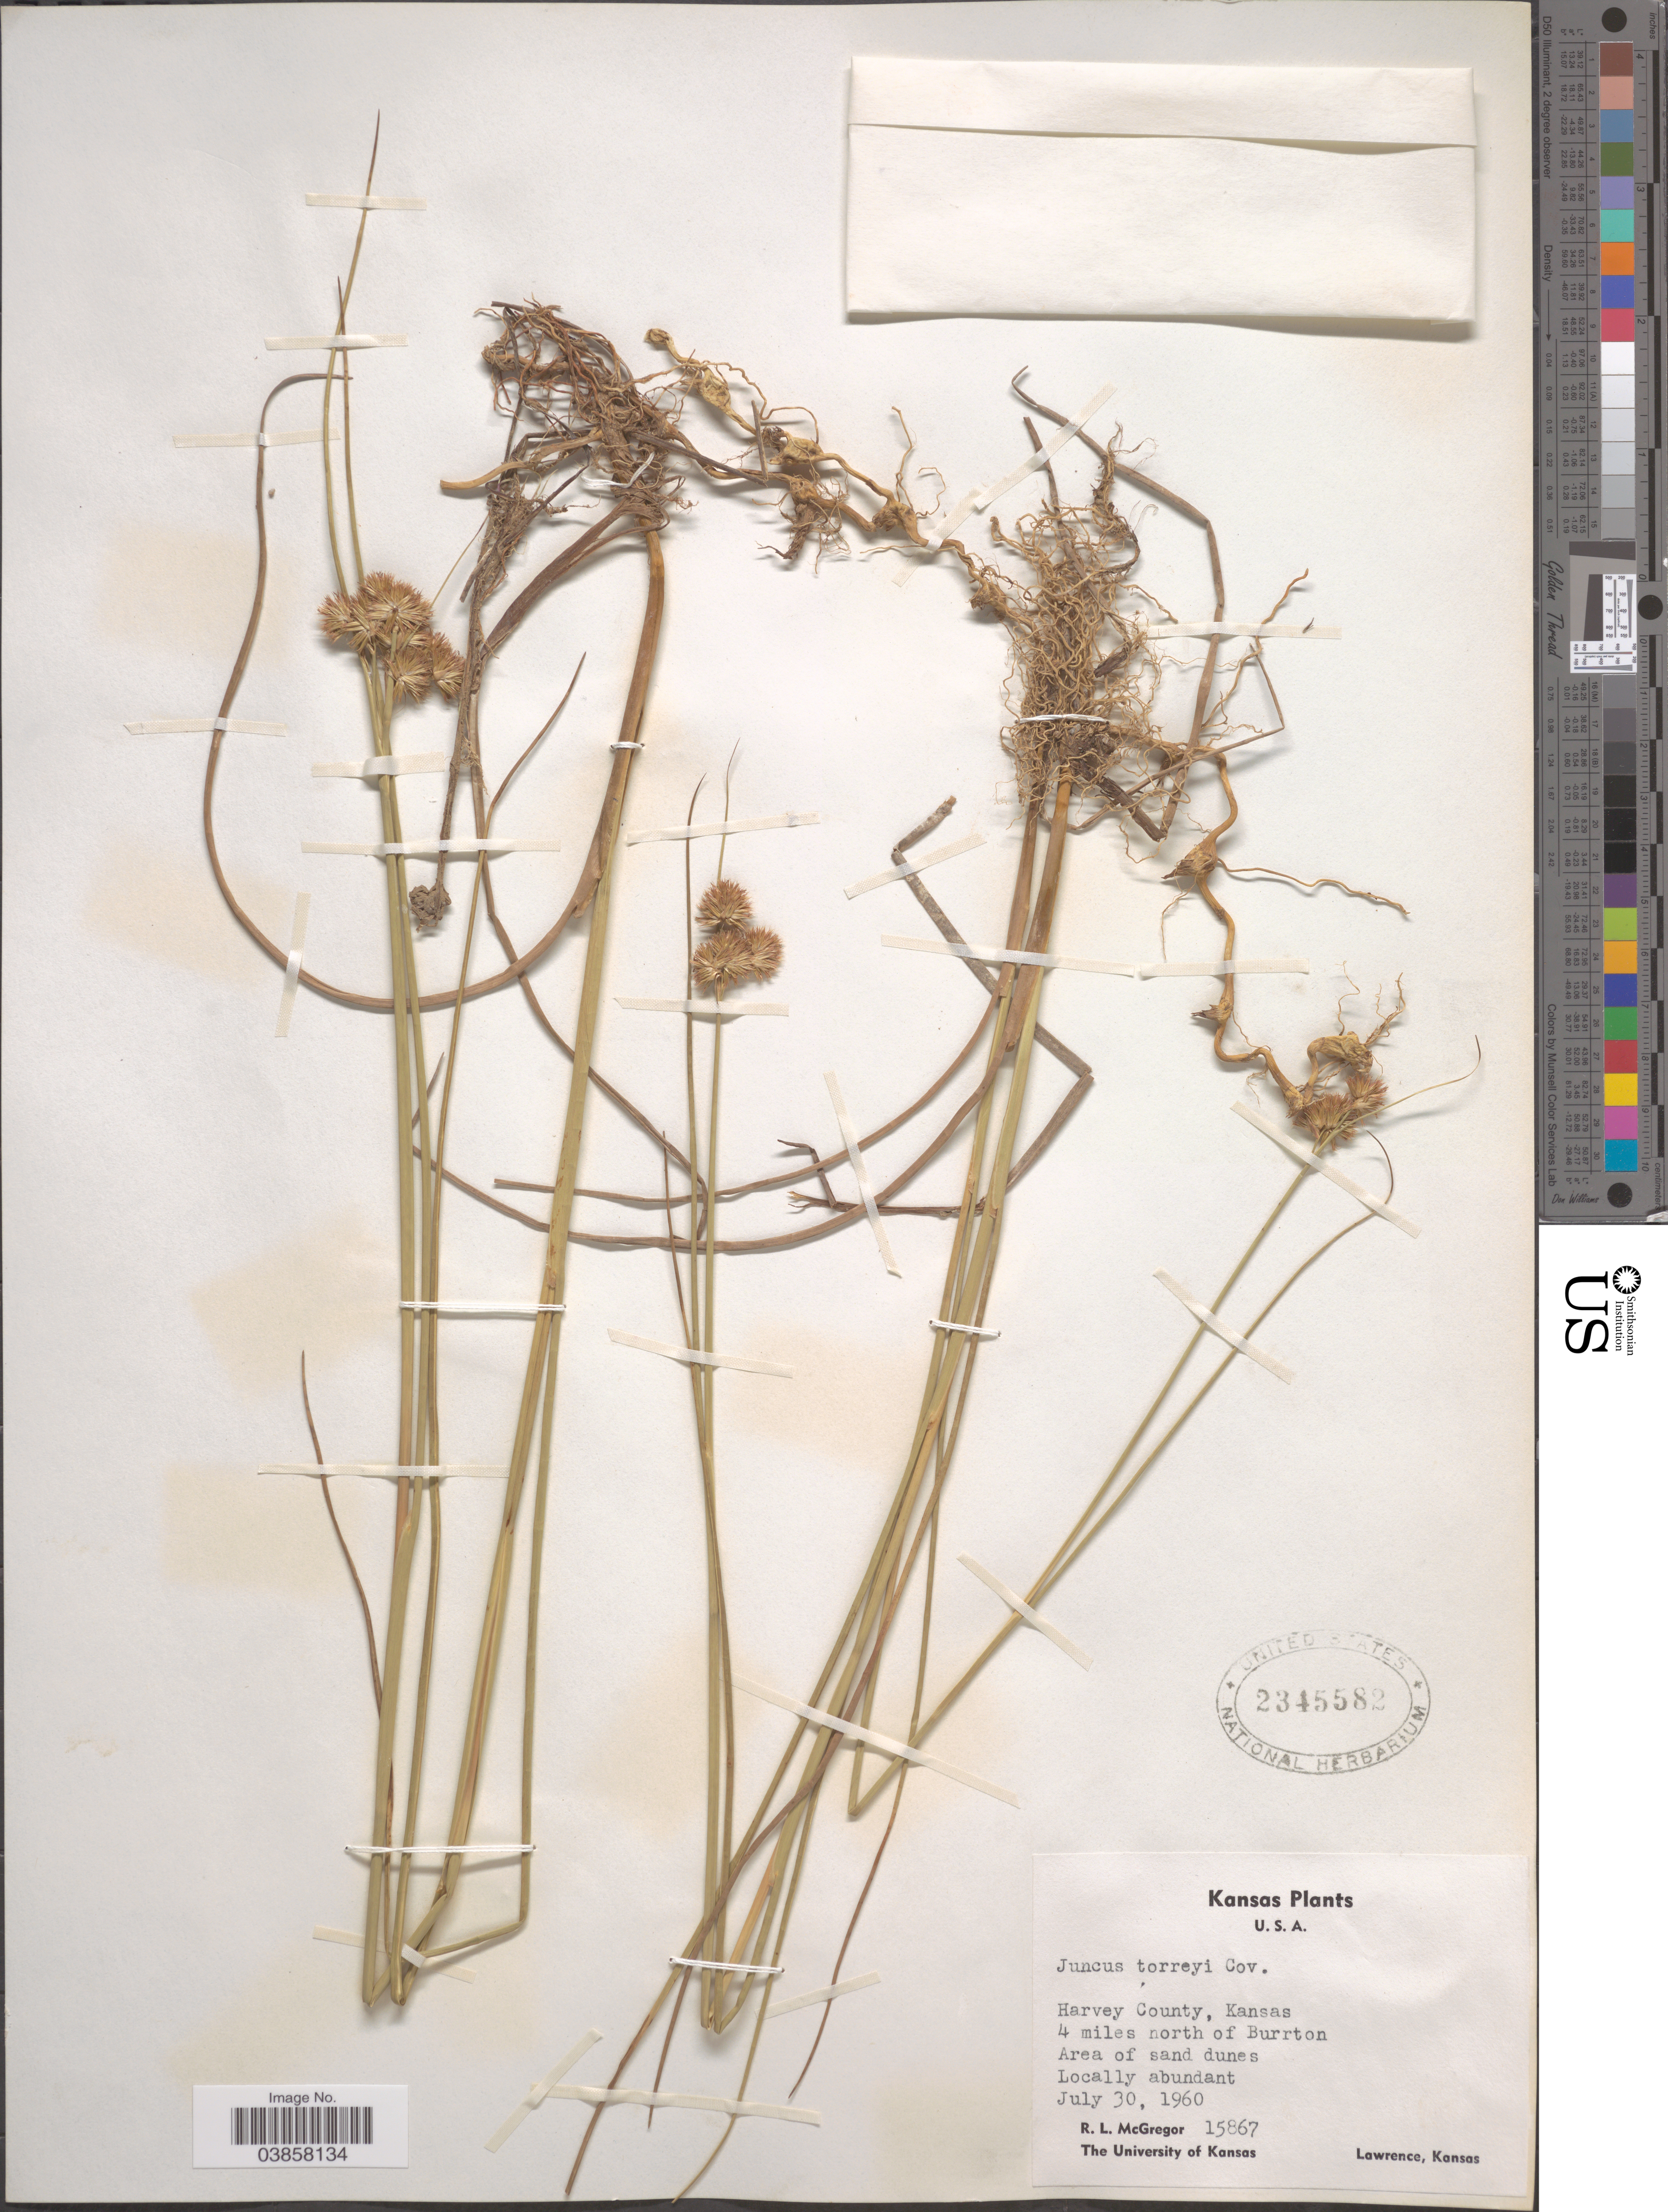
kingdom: Plantae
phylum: Tracheophyta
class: Liliopsida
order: Poales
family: Juncaceae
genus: Juncus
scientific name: Juncus torreyi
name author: Coville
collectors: R. McGregor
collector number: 15867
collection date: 1960-07-30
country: United States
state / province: Kansas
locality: Harvey County, 4 miles north of Burrton.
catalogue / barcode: US 2345582